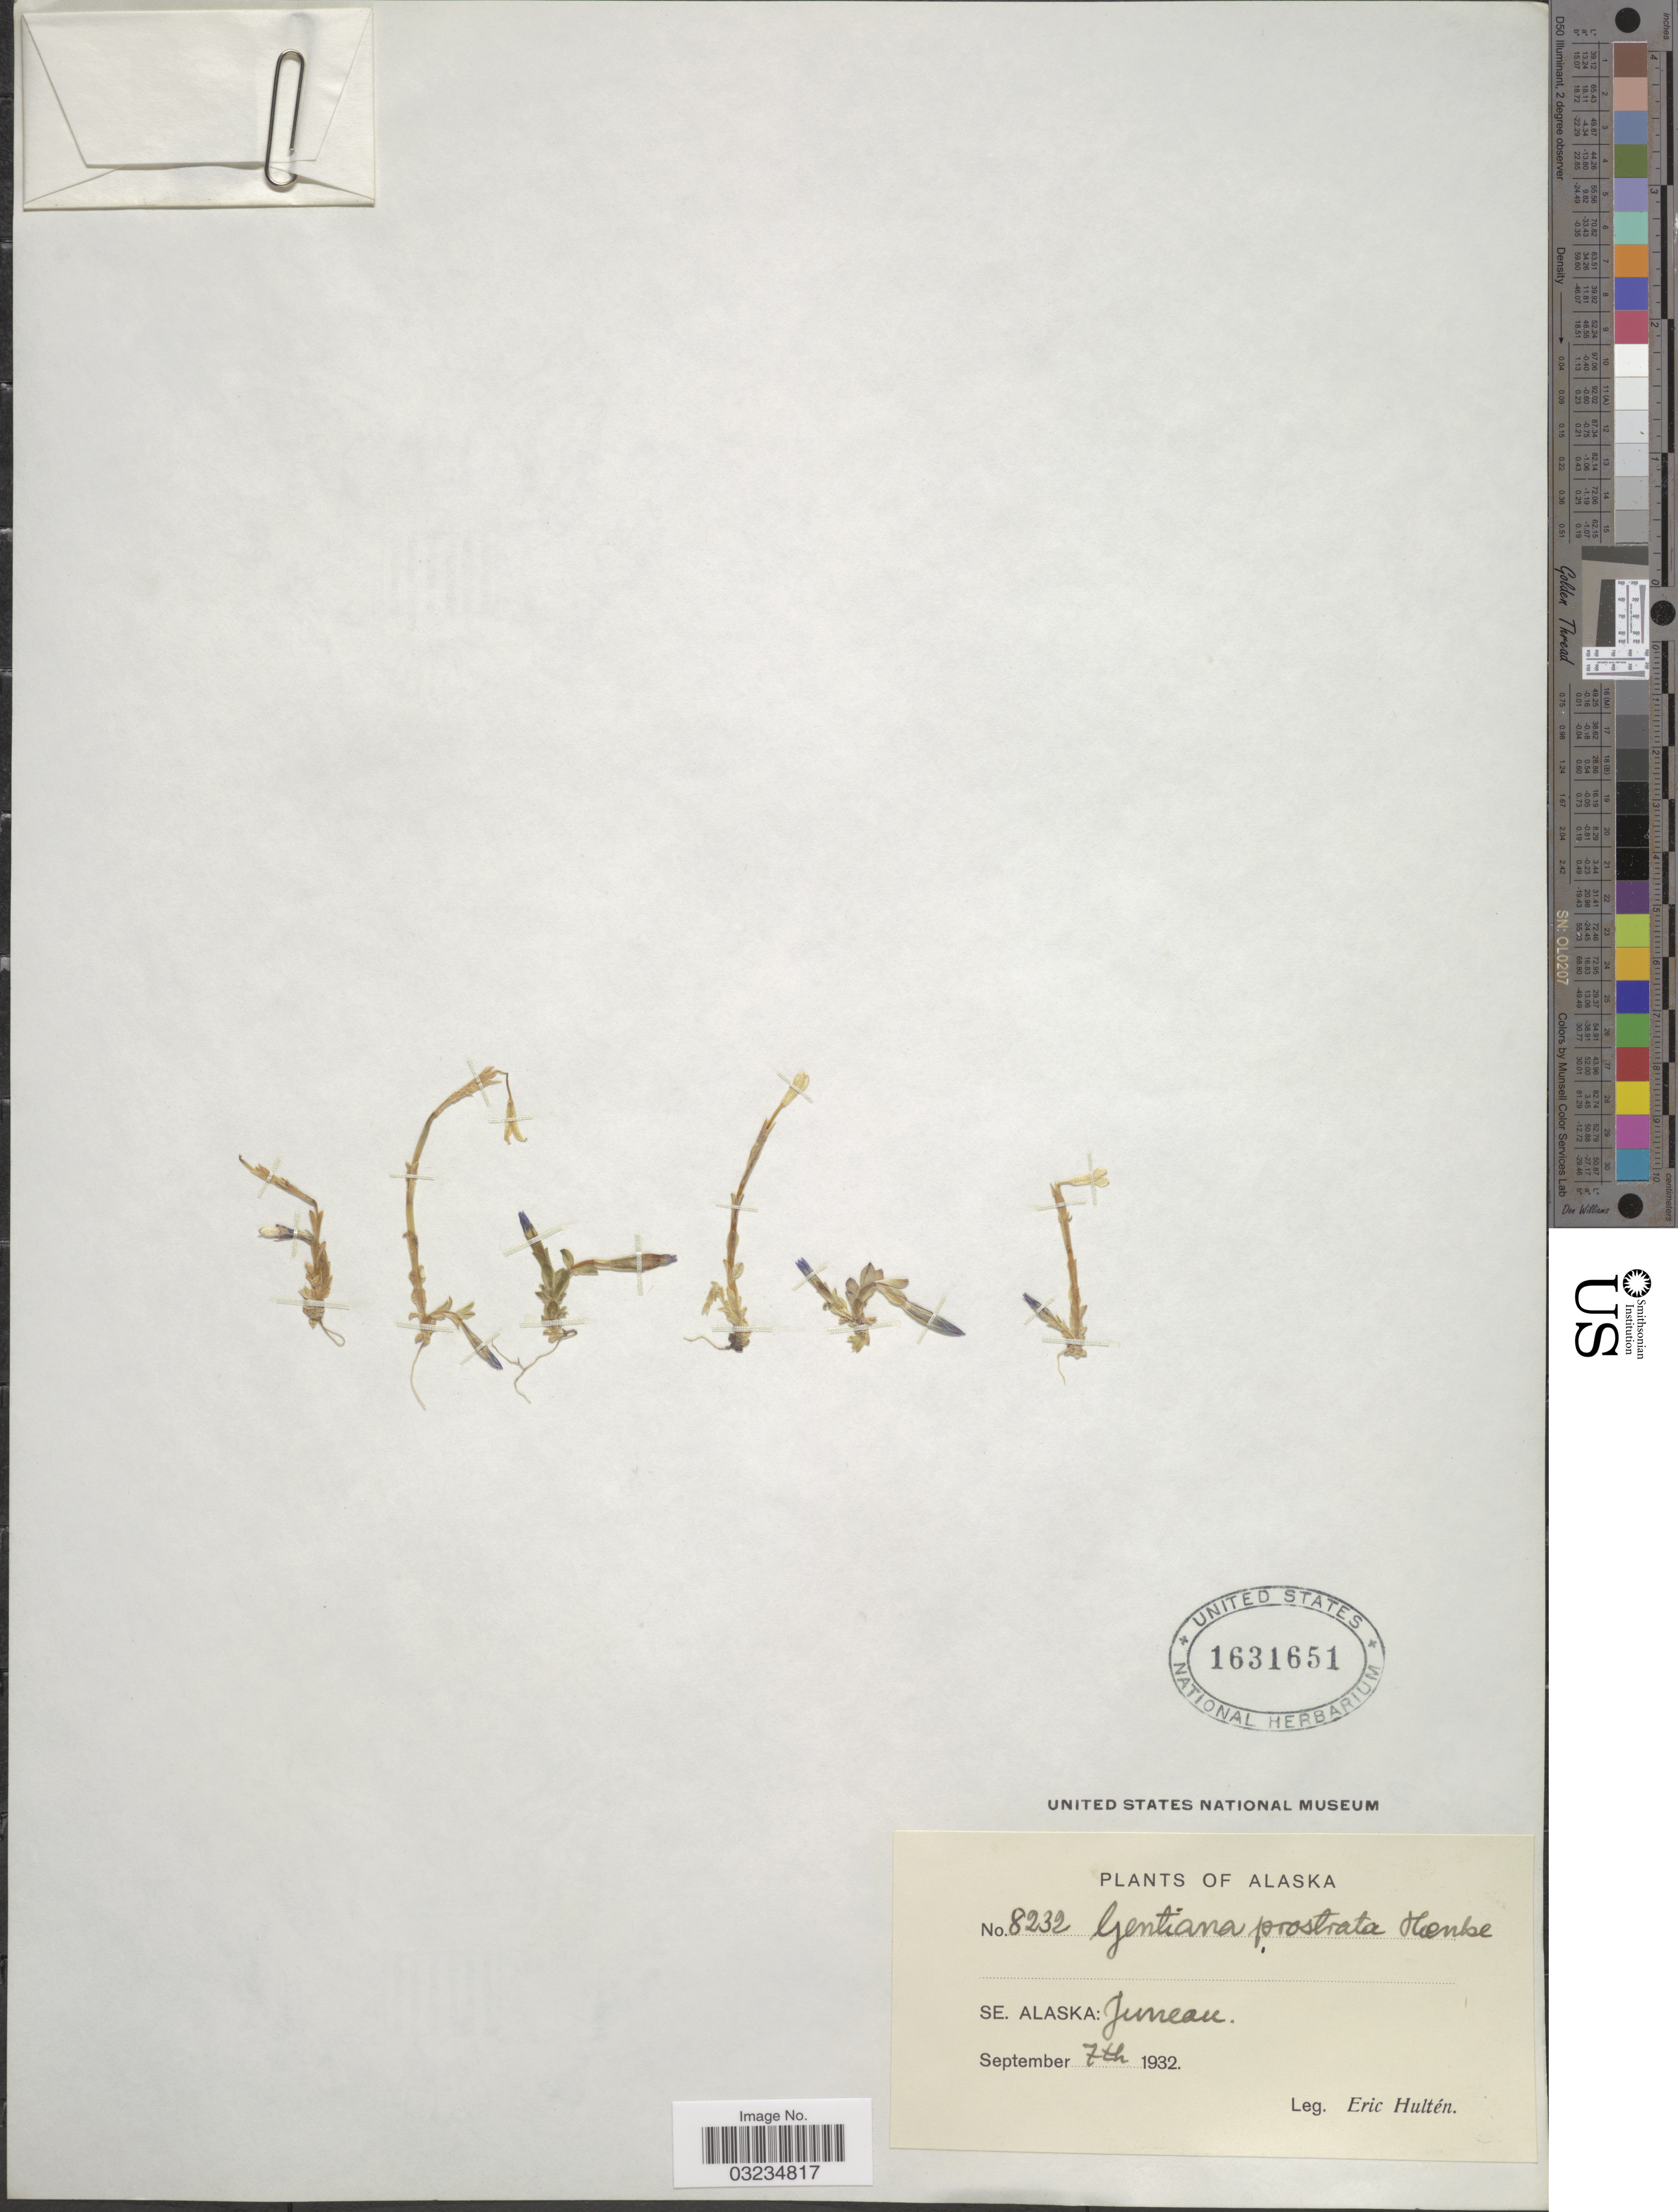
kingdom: Plantae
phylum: Tracheophyta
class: Magnoliopsida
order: Gentianales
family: Gentianaceae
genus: Gentiana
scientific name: Gentiana prostrata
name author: Haenke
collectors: E. G. Hultén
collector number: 8232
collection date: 1932-09-07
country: United States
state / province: Alaska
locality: SE. Alaska: Juneau.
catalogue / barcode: US 1631651